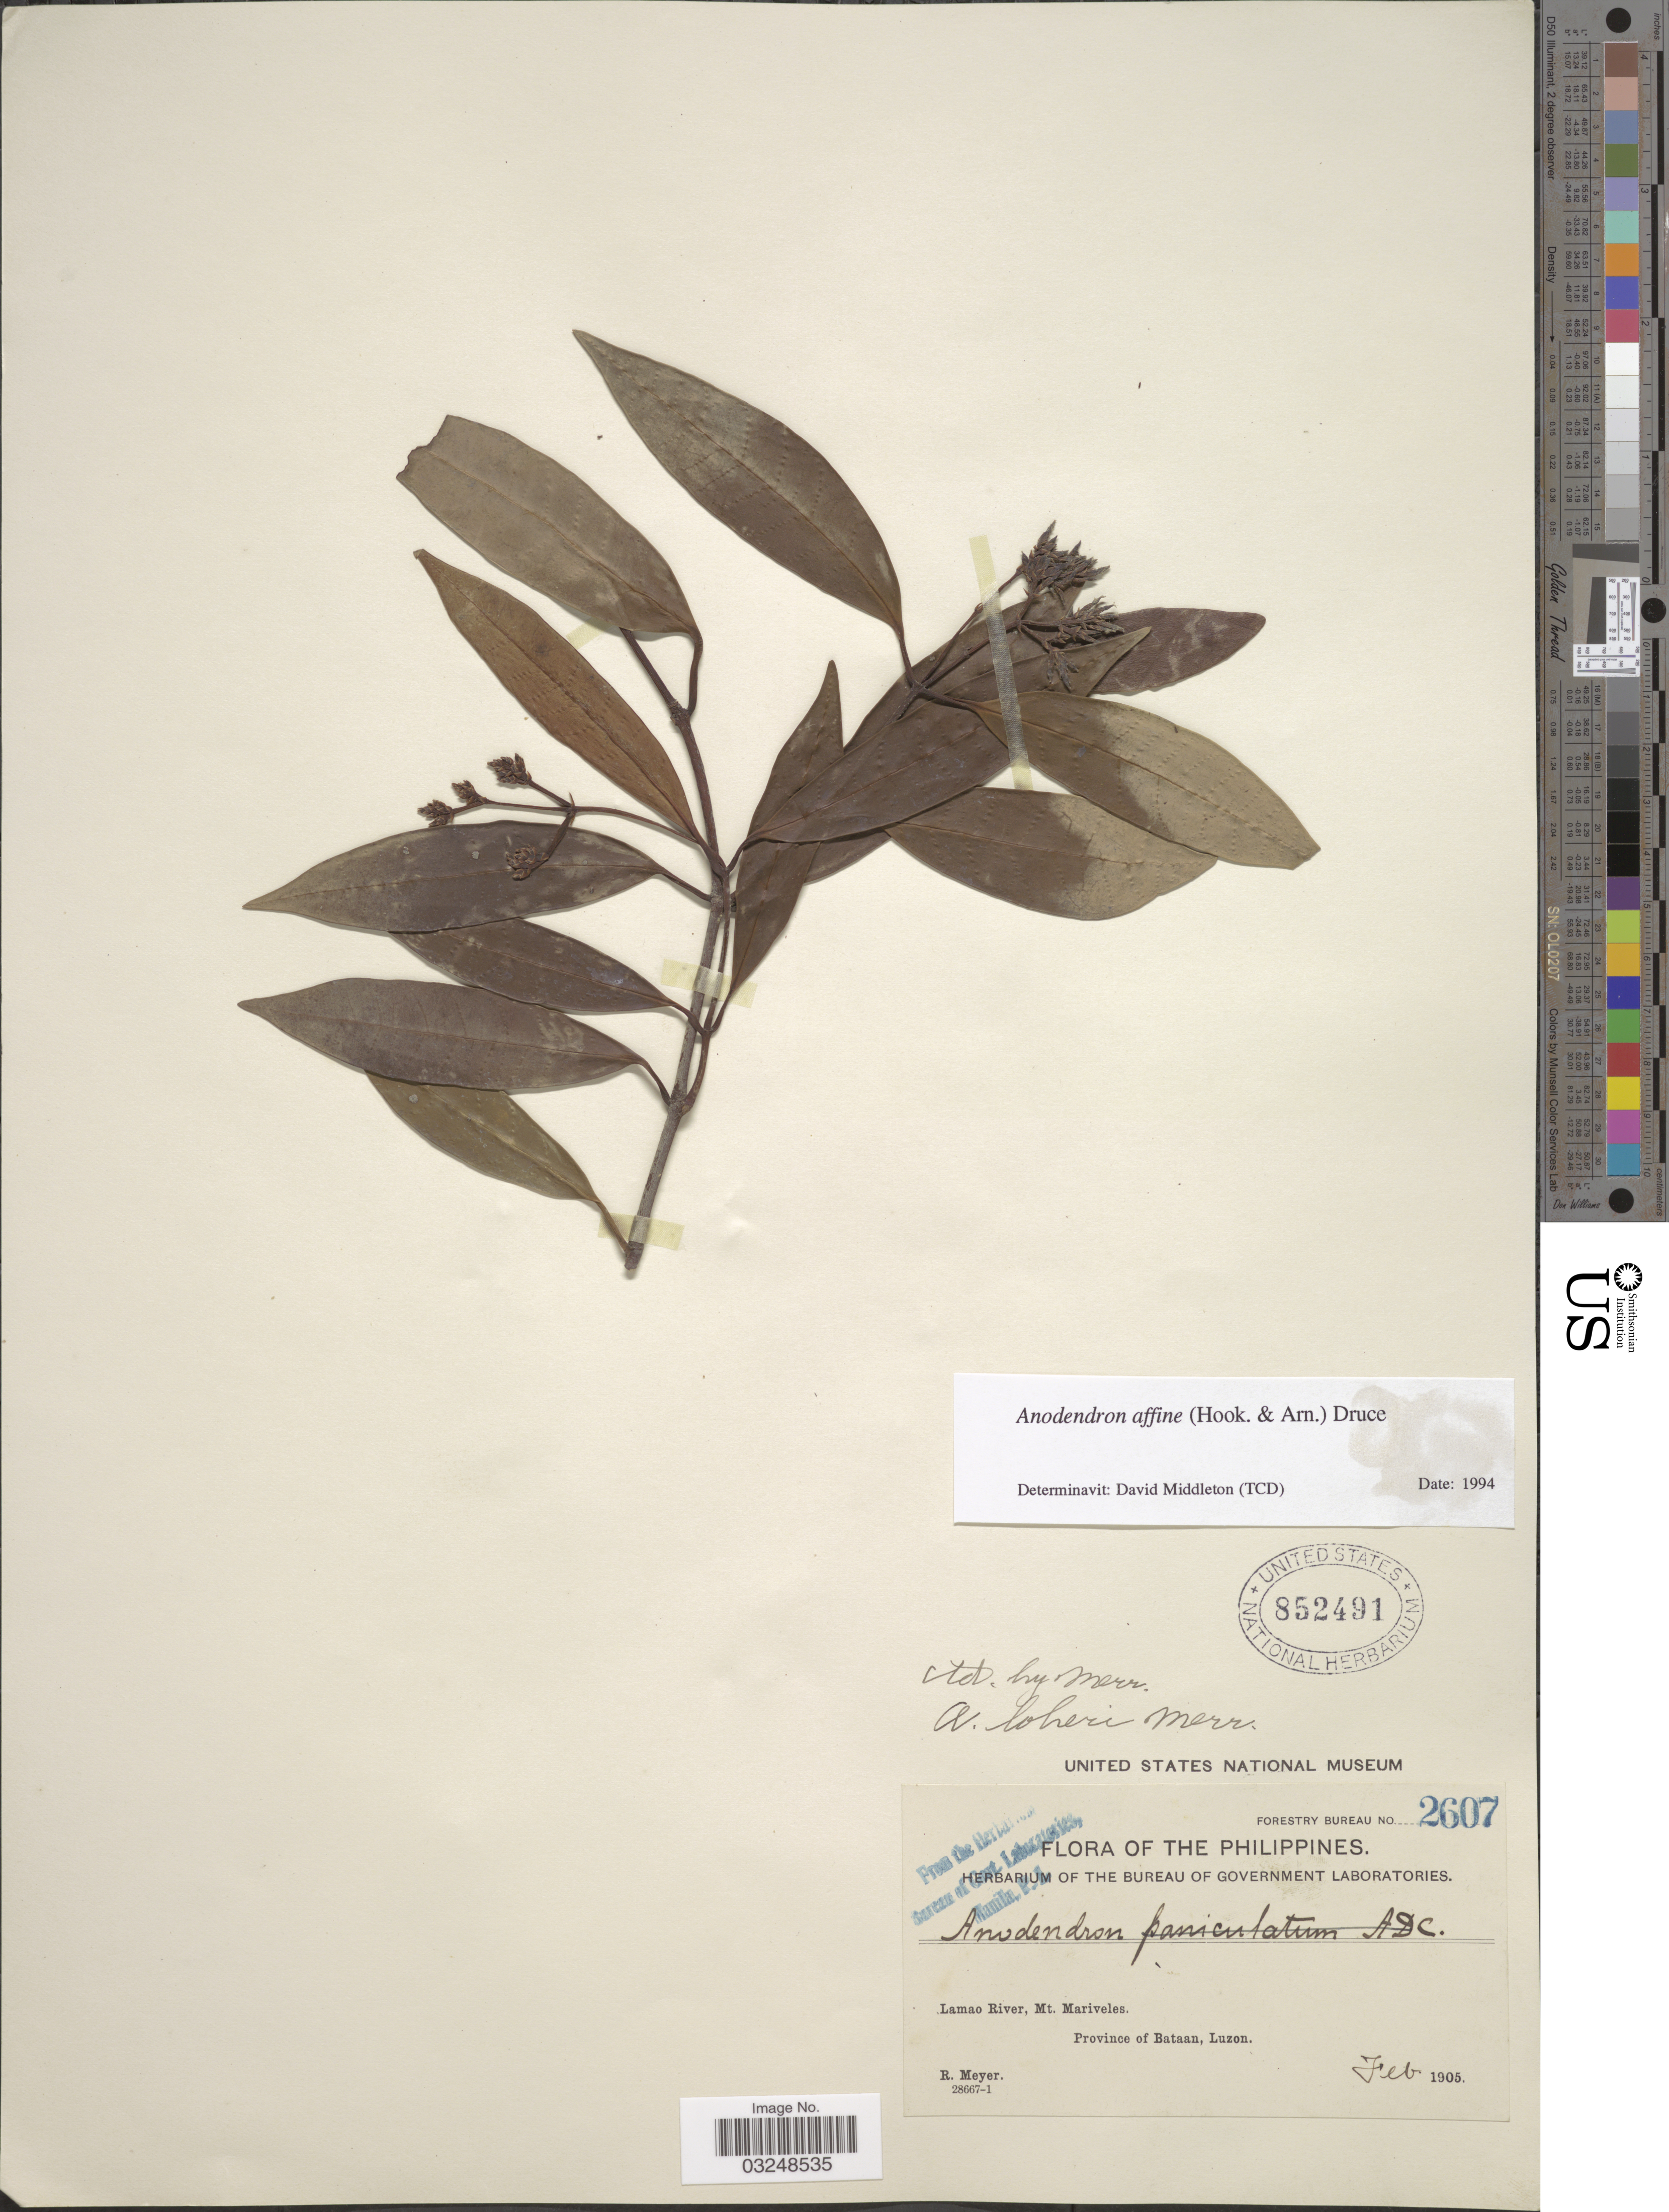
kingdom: Plantae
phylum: Tracheophyta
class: Magnoliopsida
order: Gentianales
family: Apocynaceae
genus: Anodendron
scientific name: Anodendron affine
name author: (Hook. & Arn.) Druce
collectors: R. Meyer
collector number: Forestry Bureau 2607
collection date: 1905-02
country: Philippines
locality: Lamao River, Mt. Mariveles, Province of Bataan, Luzon.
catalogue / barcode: US 852491